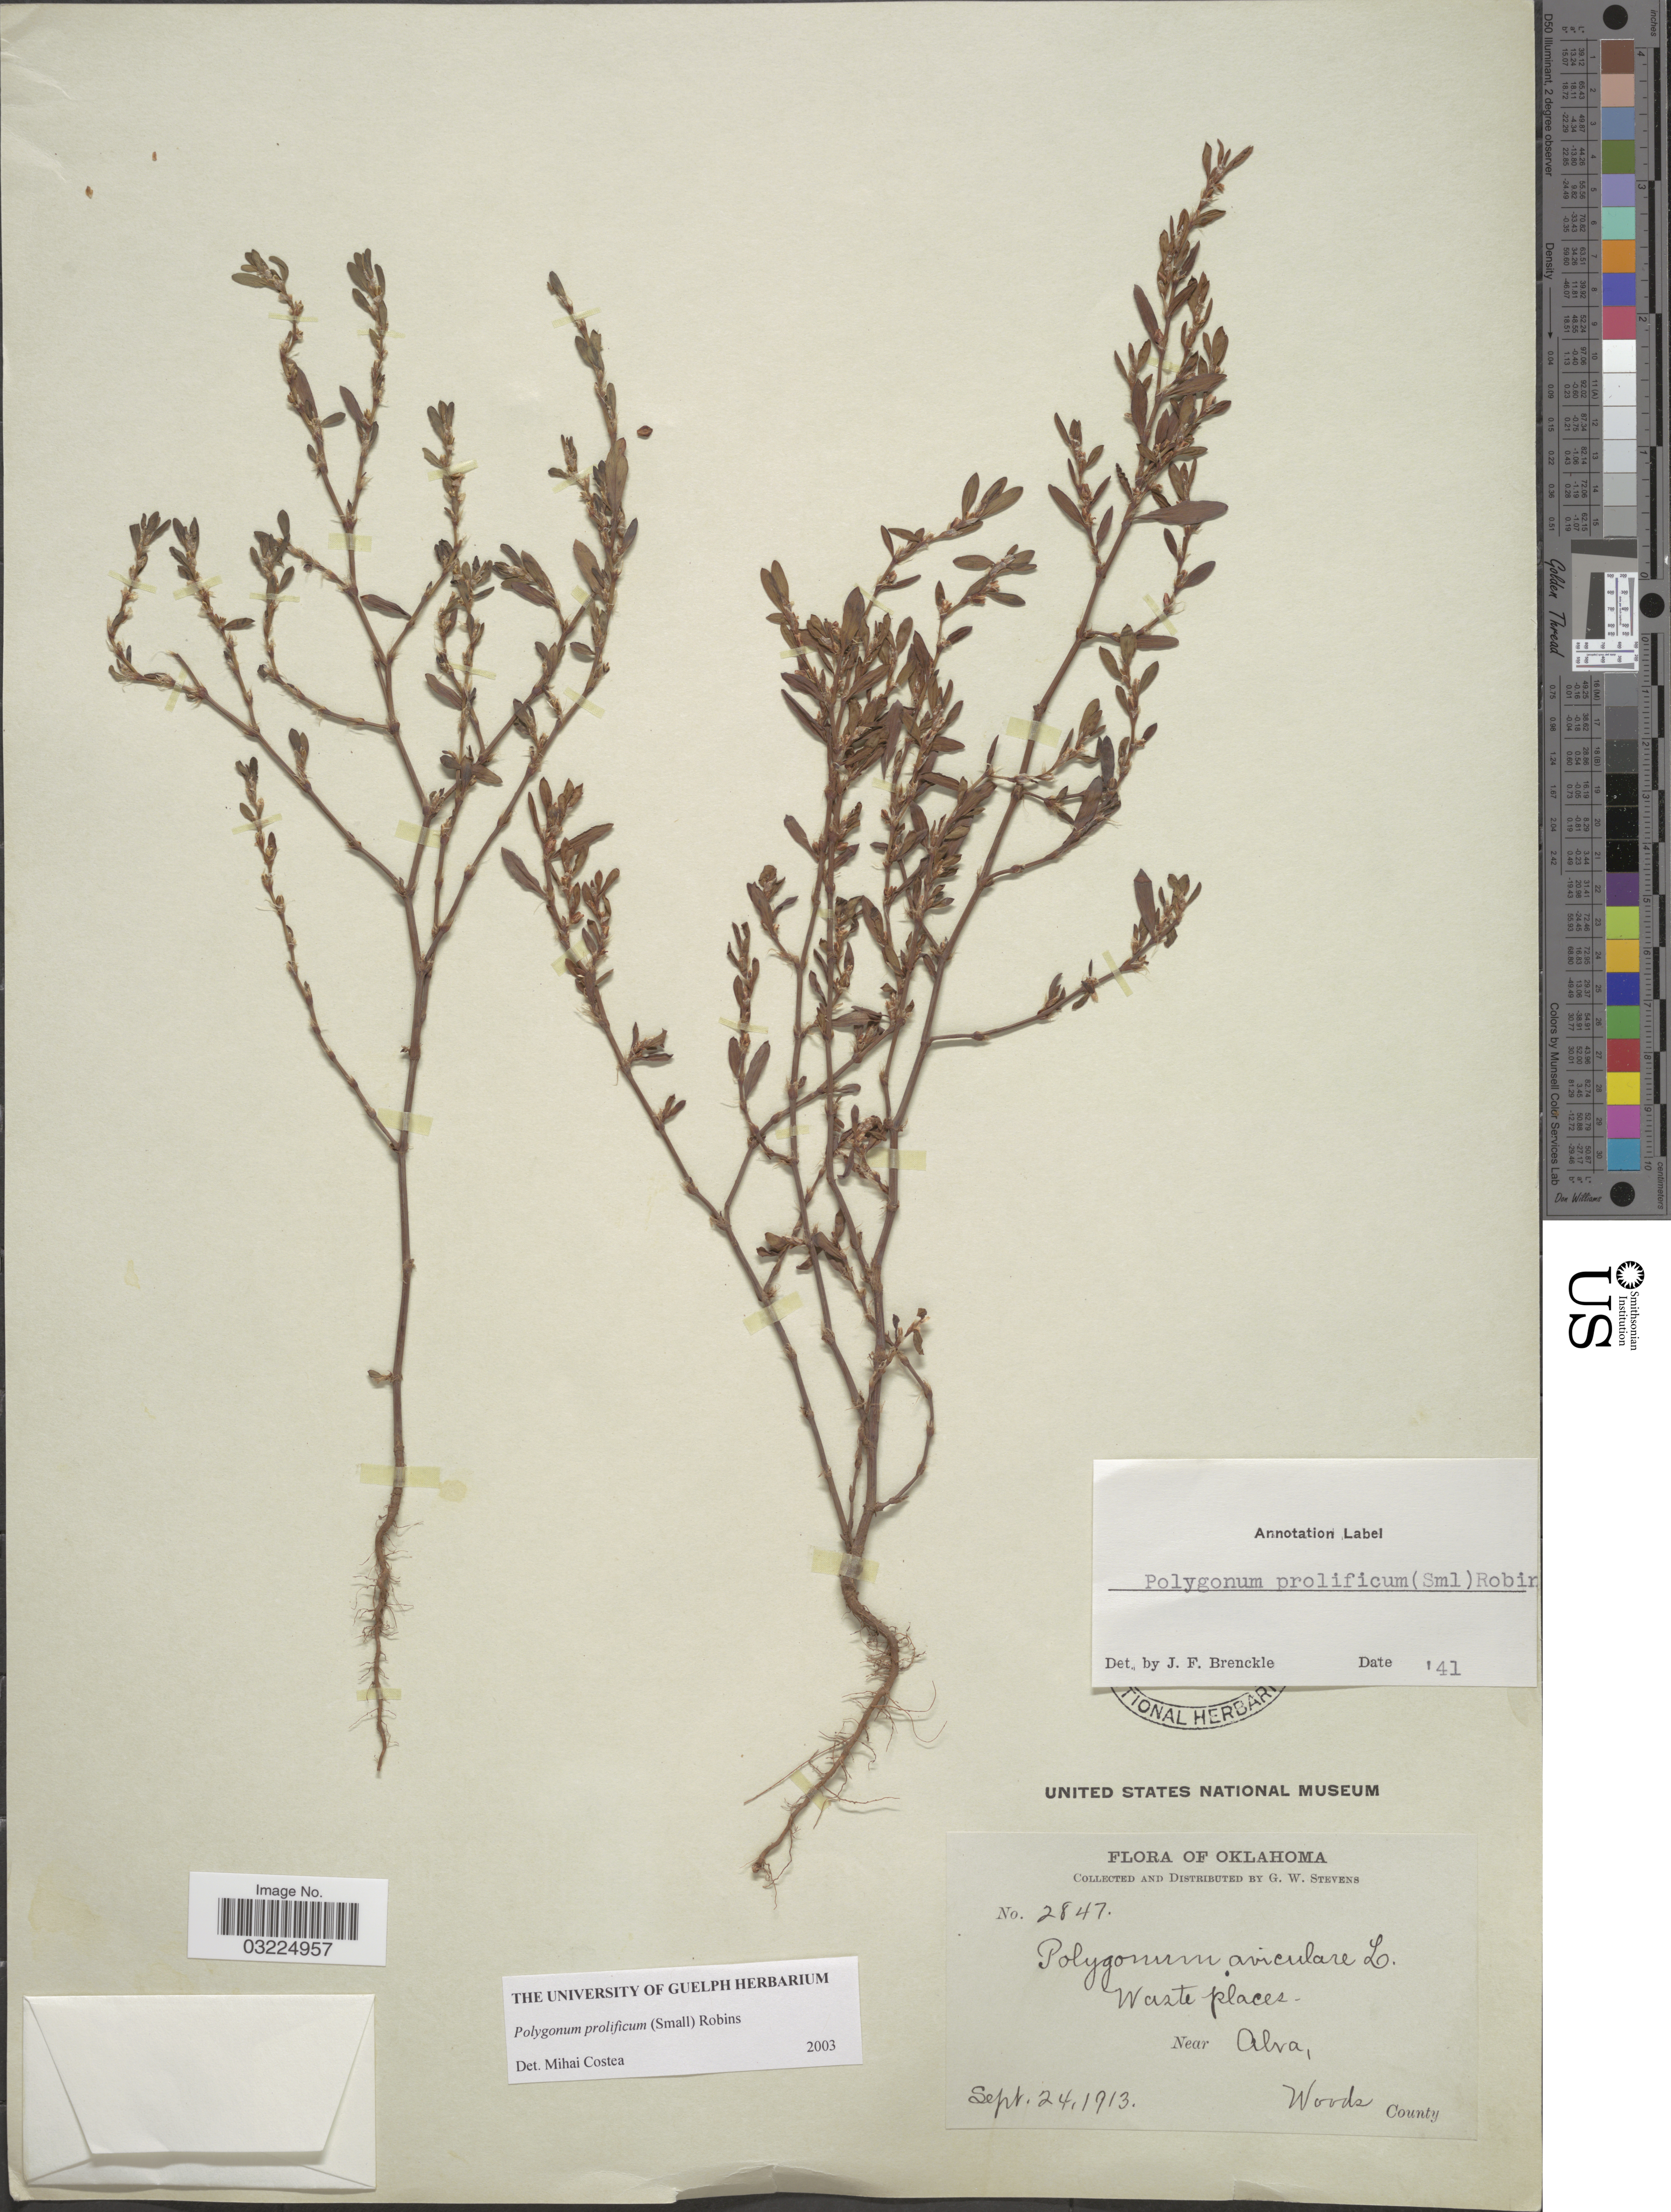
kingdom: Plantae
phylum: Tracheophyta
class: Magnoliopsida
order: Caryophyllales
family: Polygonaceae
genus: Polygonum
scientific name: Polygonum prolificum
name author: (Small) B.L. Rob.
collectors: G. W. Stevens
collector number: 2847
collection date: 1913-09-24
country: United States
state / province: Oklahoma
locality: Waste places. Near Alva. Woods County.